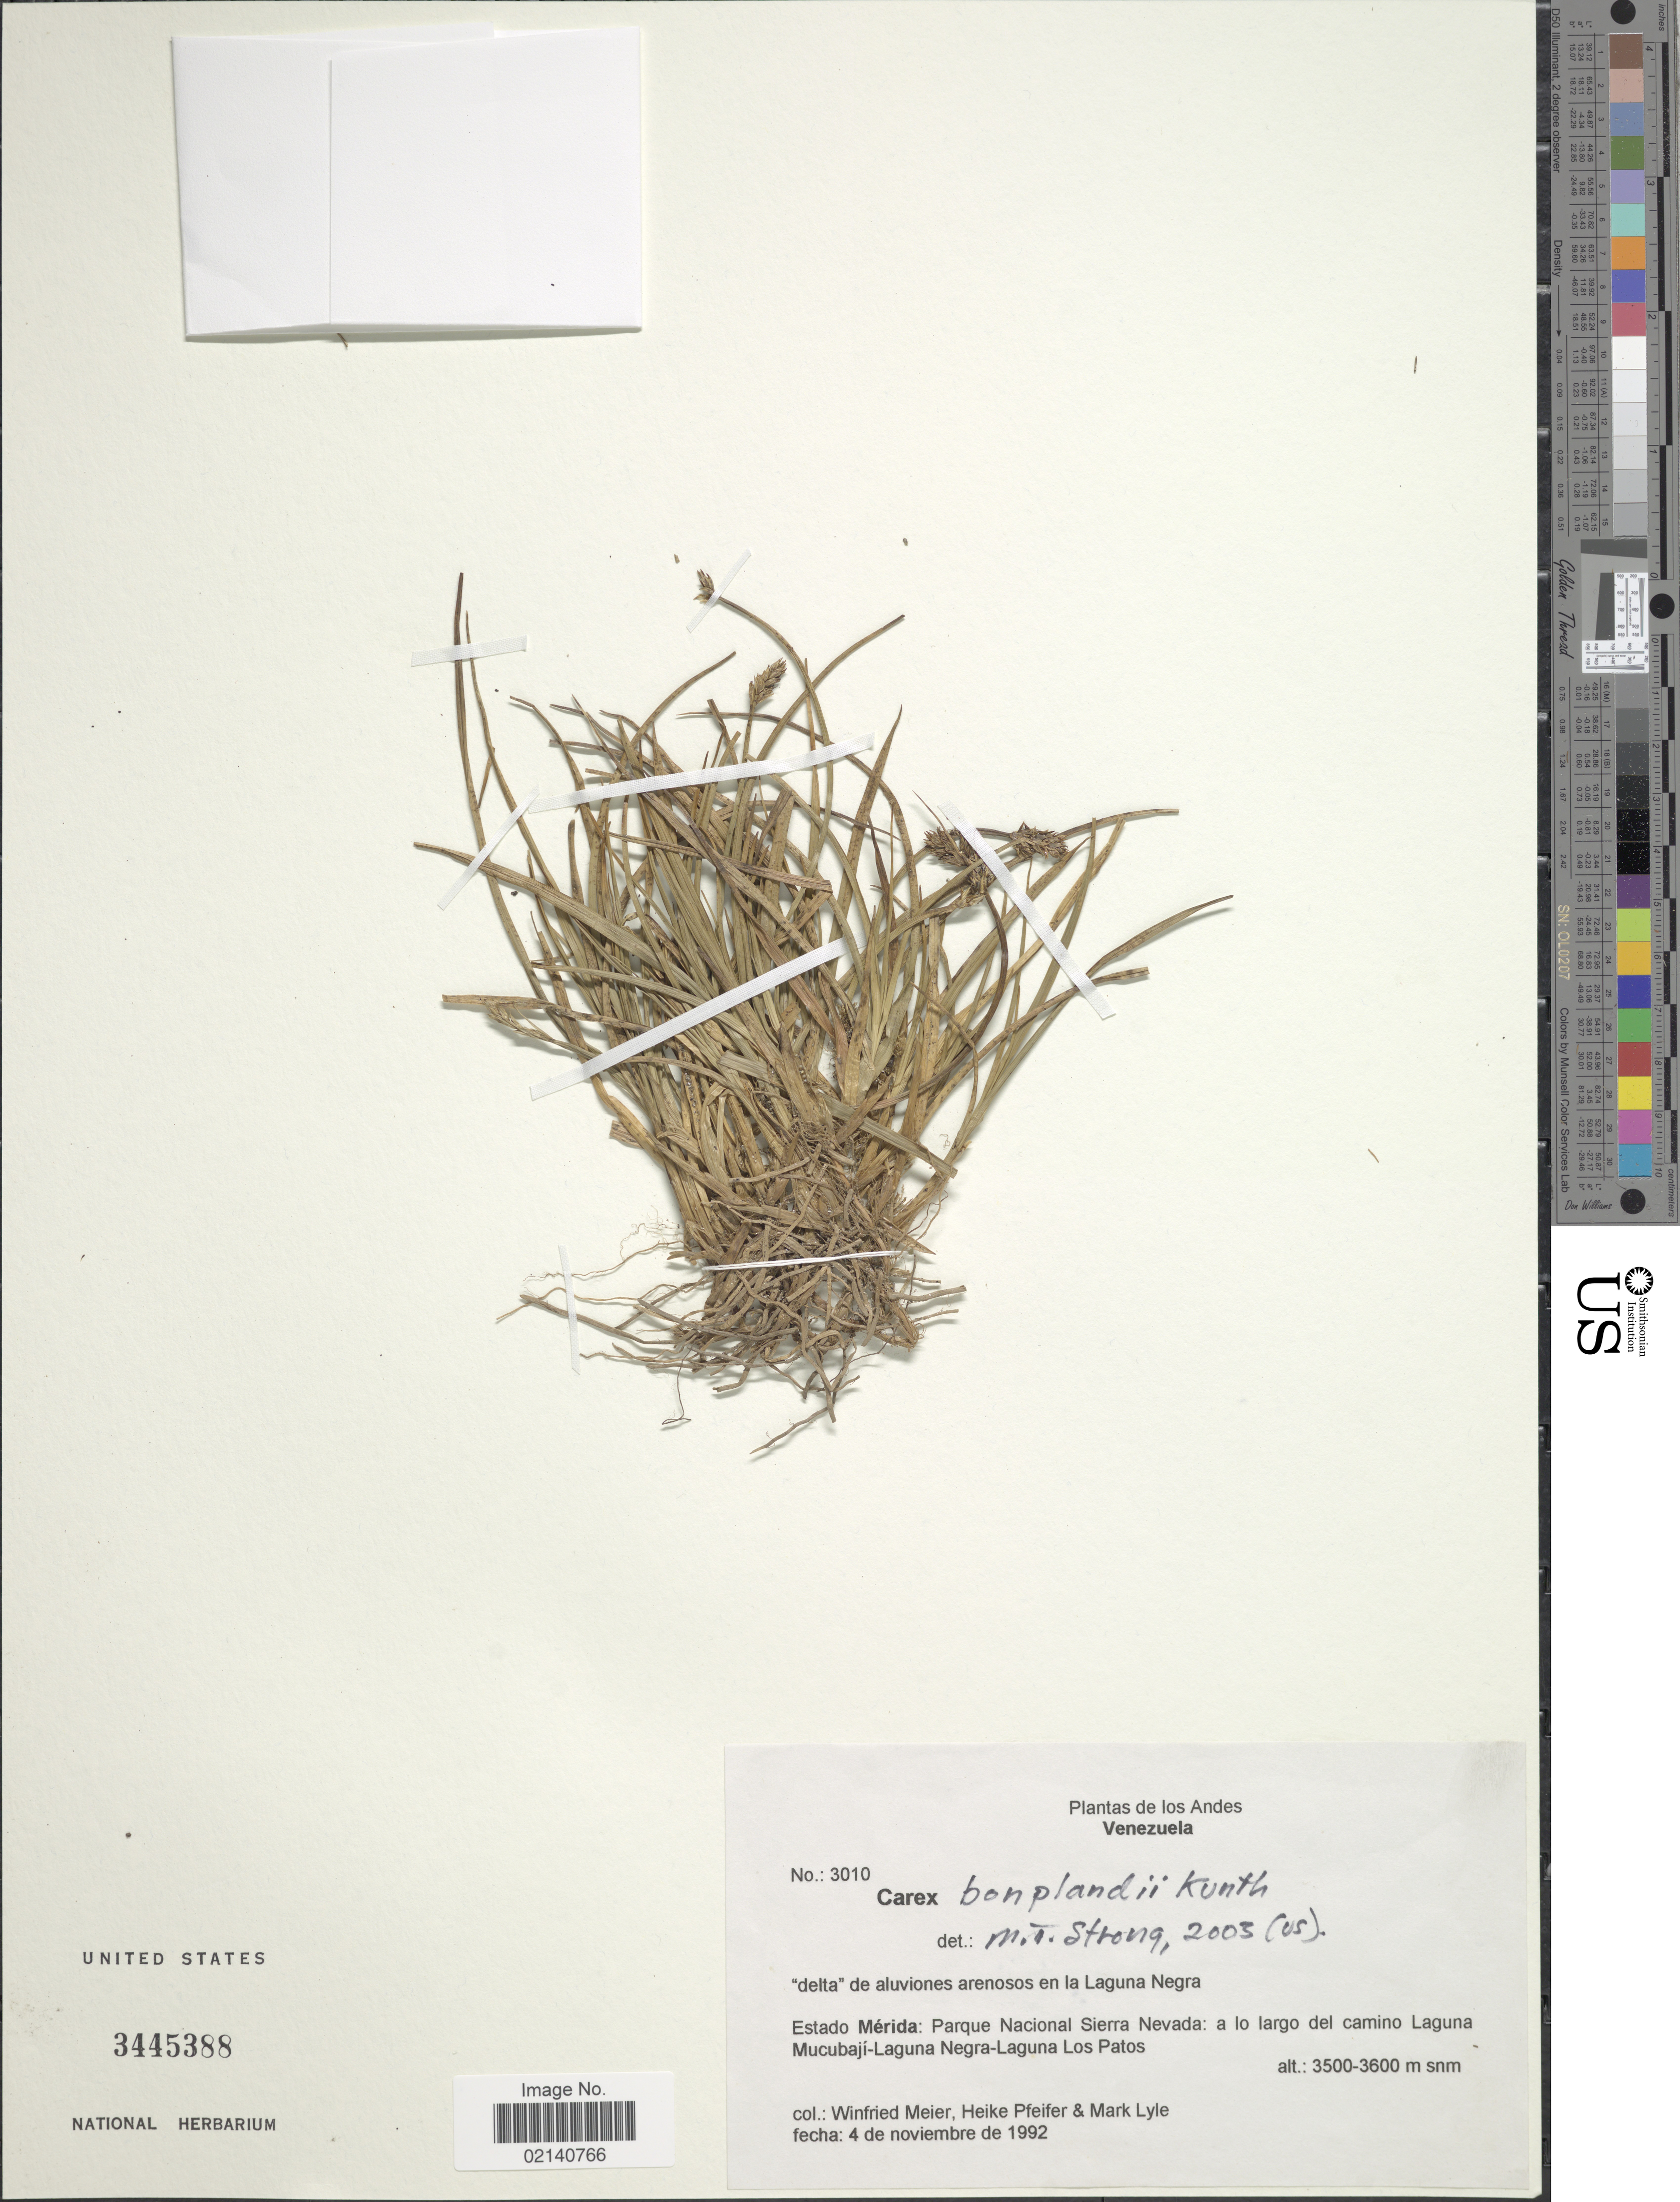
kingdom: Plantae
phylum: Tracheophyta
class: Liliopsida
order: Poales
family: Cyperaceae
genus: Carex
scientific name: Carex bonplandii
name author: Kunth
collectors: W. Meier, H. Pfeifer & M. Lyle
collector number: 3010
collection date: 1992-11-04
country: Venezuela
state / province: Mérida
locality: De los Andes, Parque Nacional Sierra Nevada: a lo largo del camino Laguna Mucubaji-Laguna Negra-Laguna Los Patos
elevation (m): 3500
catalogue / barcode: US 3445388